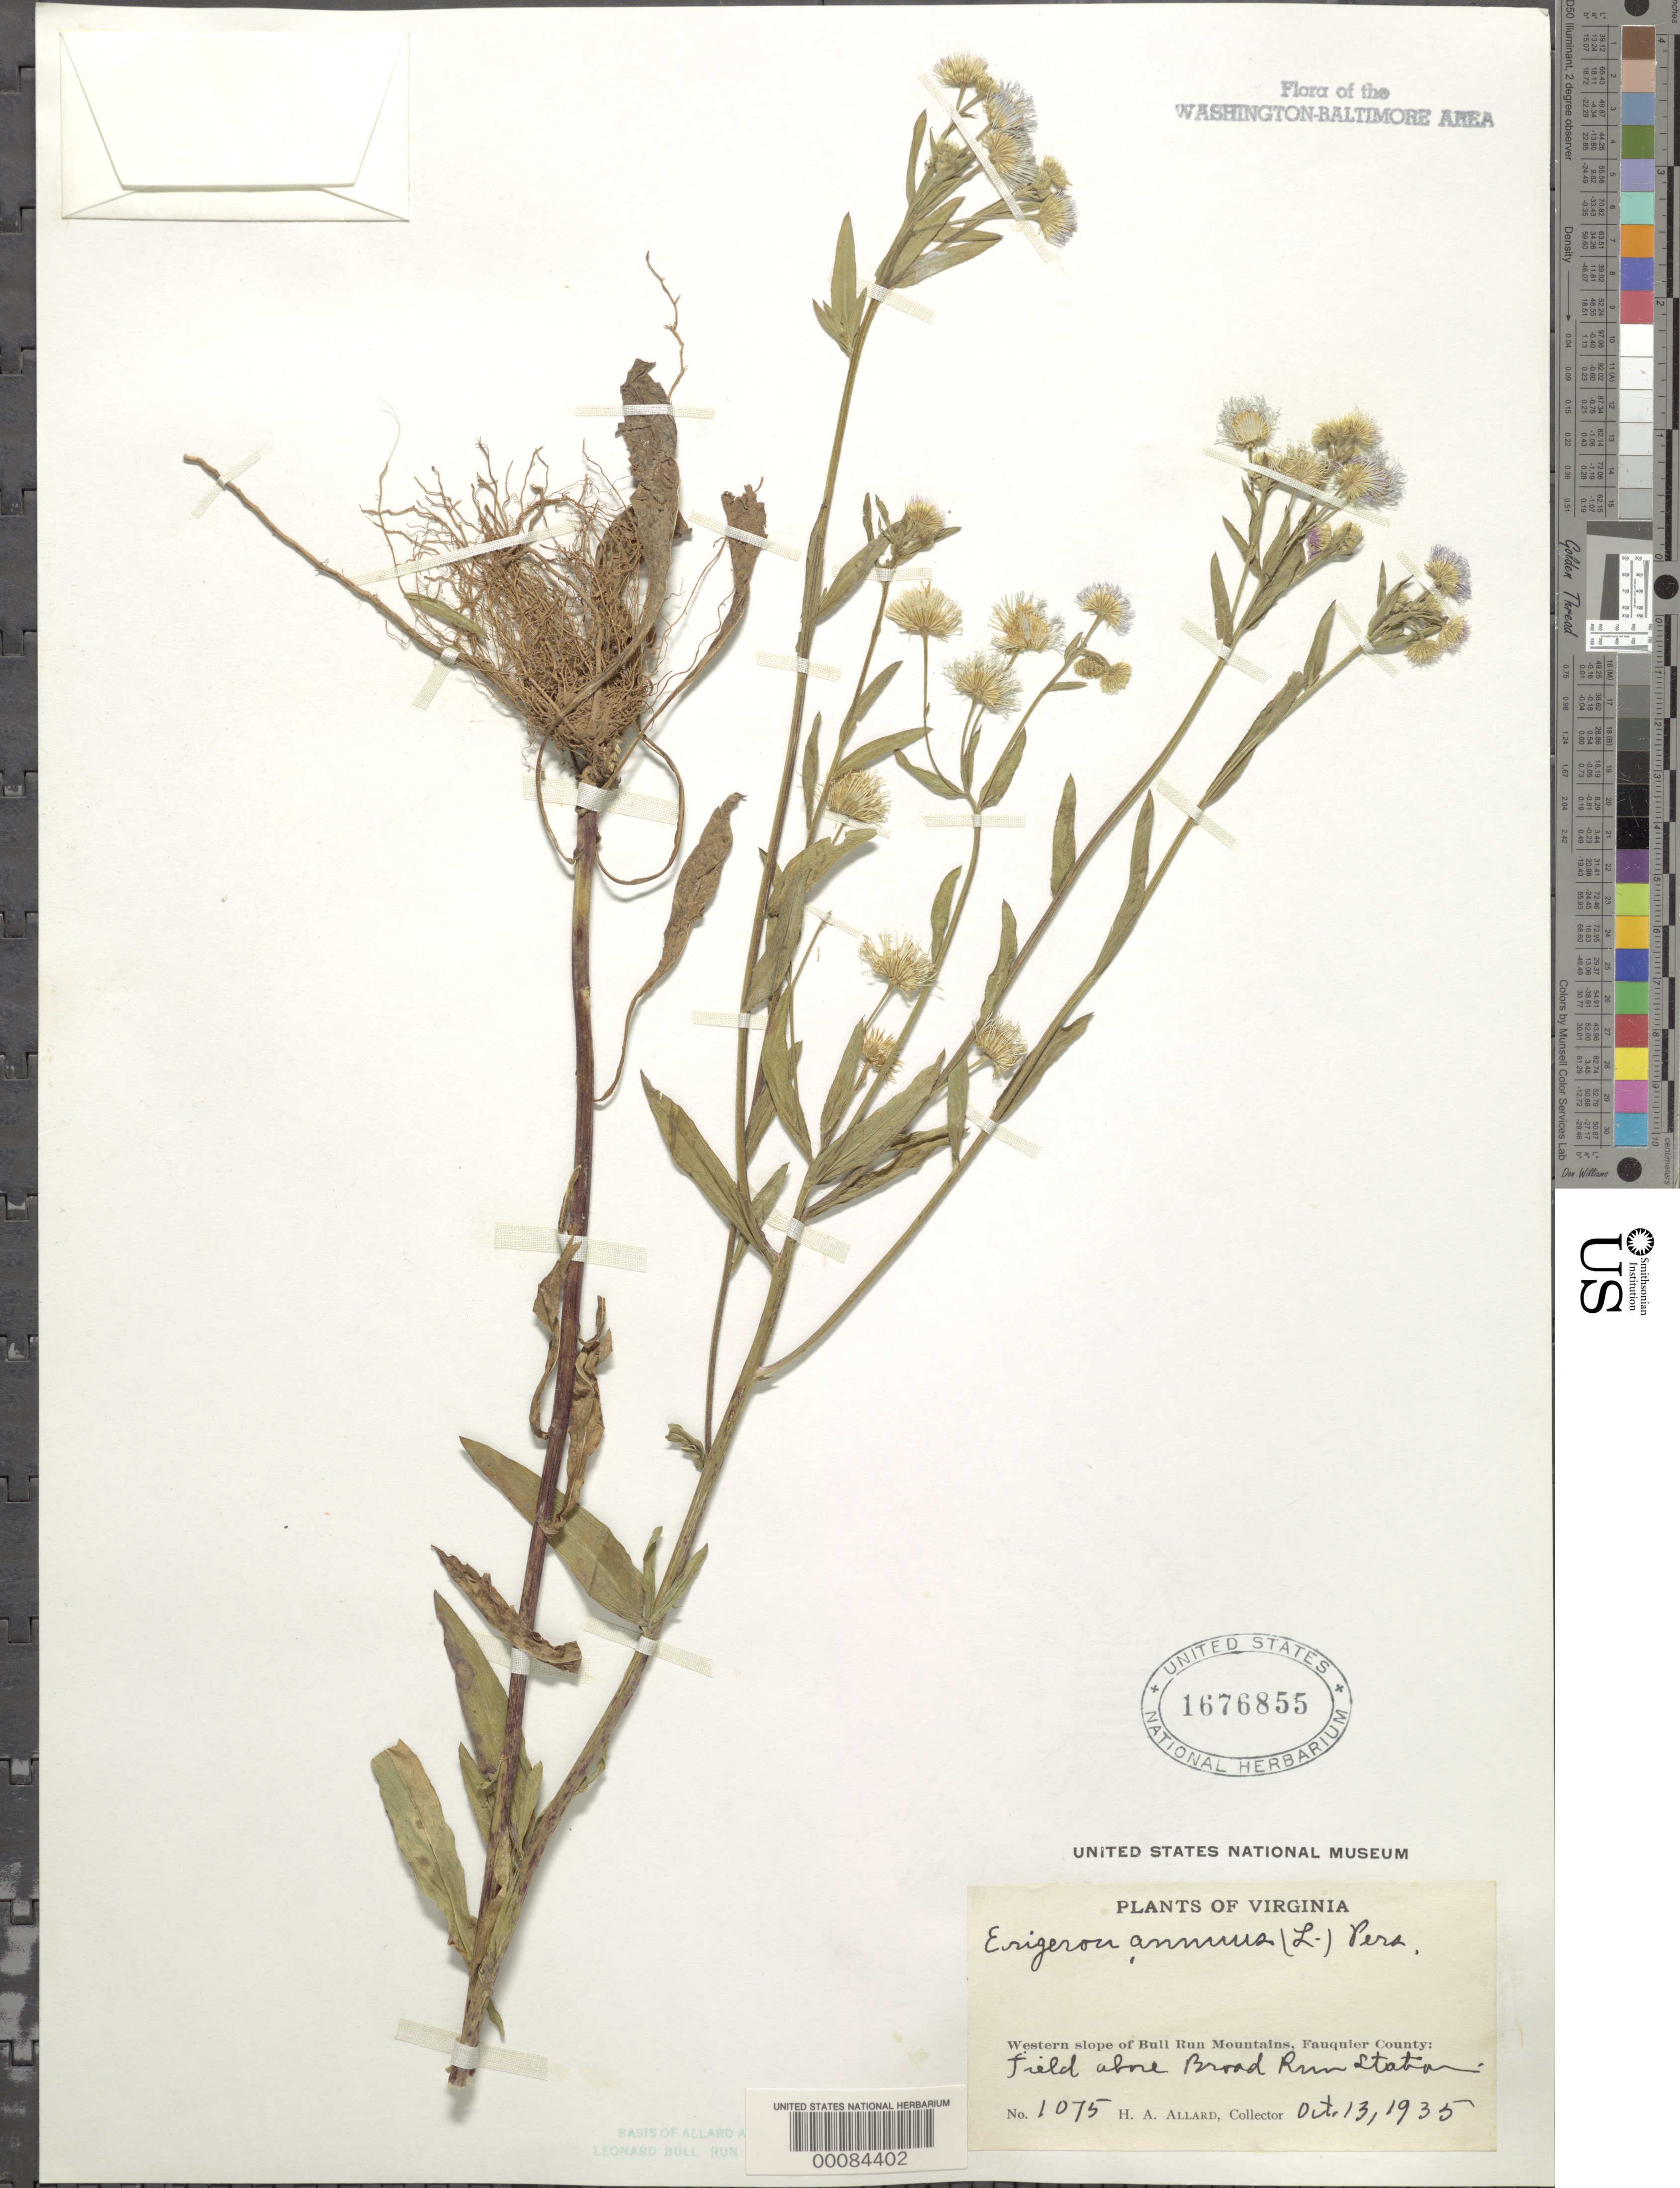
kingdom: Plantae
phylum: Tracheophyta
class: Magnoliopsida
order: Asterales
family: Asteraceae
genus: Erigeron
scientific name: Erigeron annuus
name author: (L.) Pers.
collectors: H. A. Allard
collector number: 1075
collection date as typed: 13 Oct 1935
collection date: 1935-10-13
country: United States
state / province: Virginia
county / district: Fauquier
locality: Above Broad Run Station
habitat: Field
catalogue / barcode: US 1676855